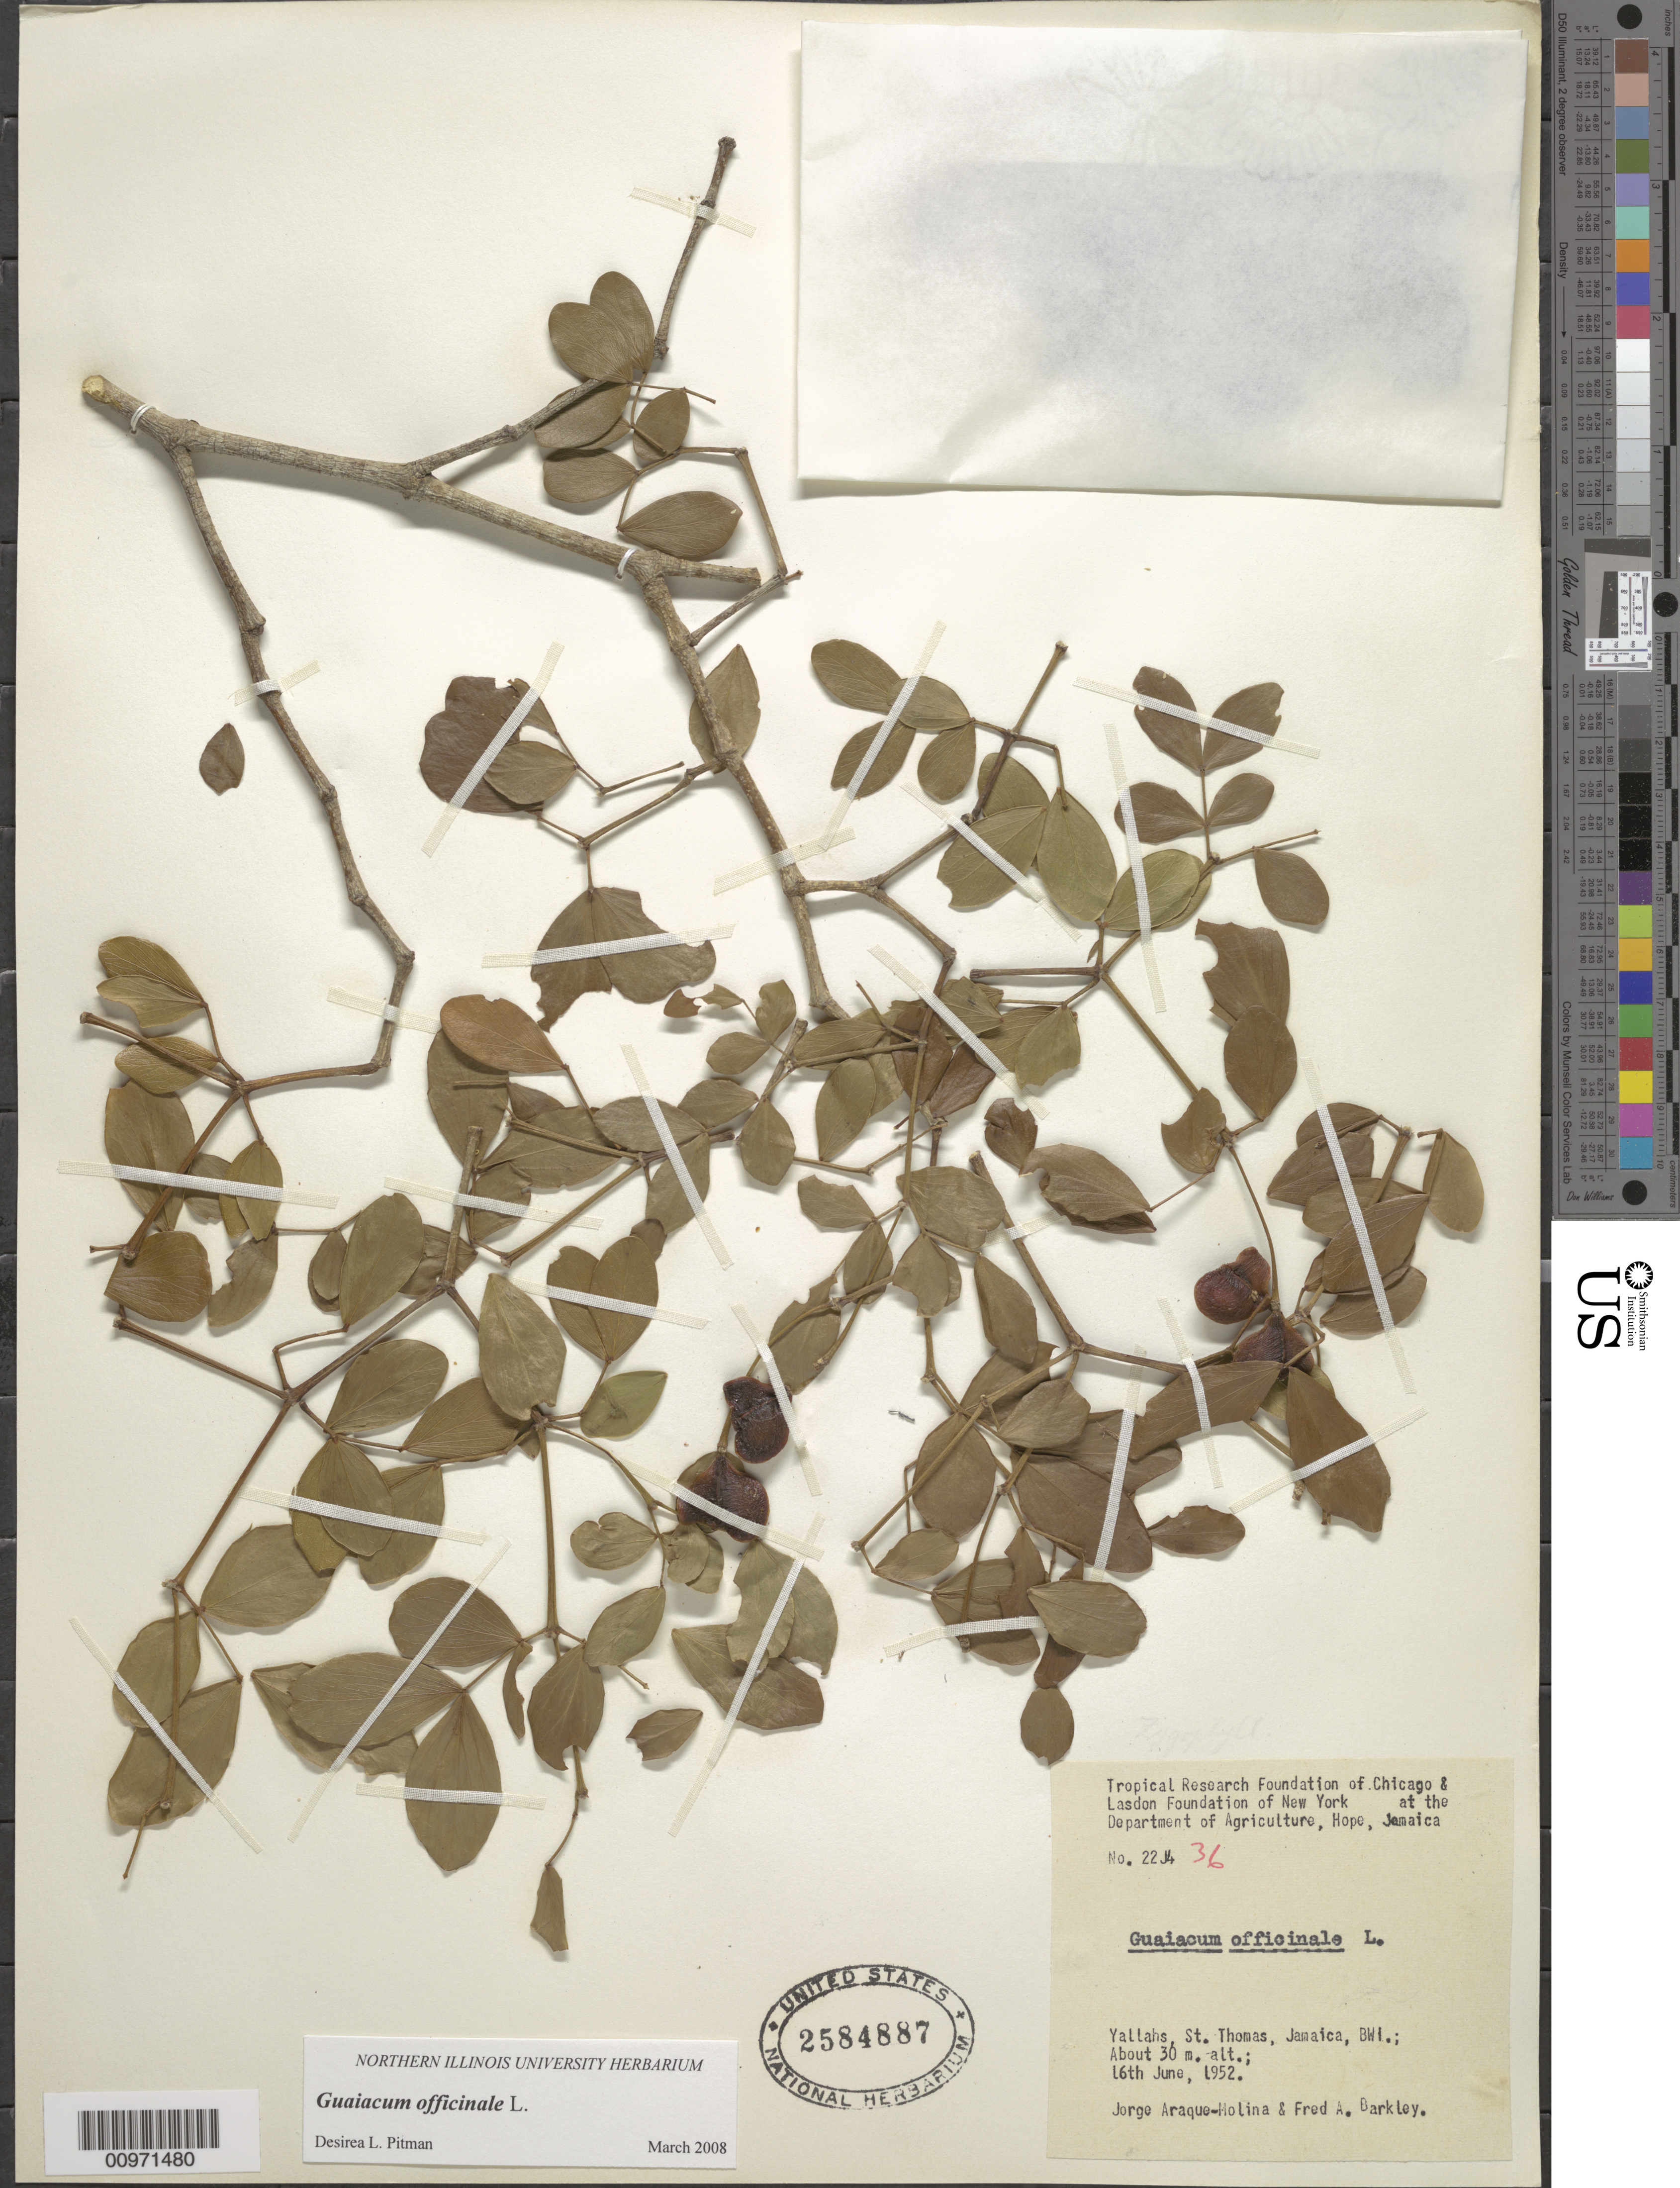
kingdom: Plantae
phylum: Tracheophyta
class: Magnoliopsida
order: Zygophyllales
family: Zygophyllaceae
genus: Guaiacum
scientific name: Guaiacum officinale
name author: L.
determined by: Pitman, D. L.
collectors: J. Araque Molina & F. A. Barkley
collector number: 22J4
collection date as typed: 16 Jun 1952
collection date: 1952-06-16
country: Jamaica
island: Jamaica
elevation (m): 30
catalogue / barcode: US 2584887